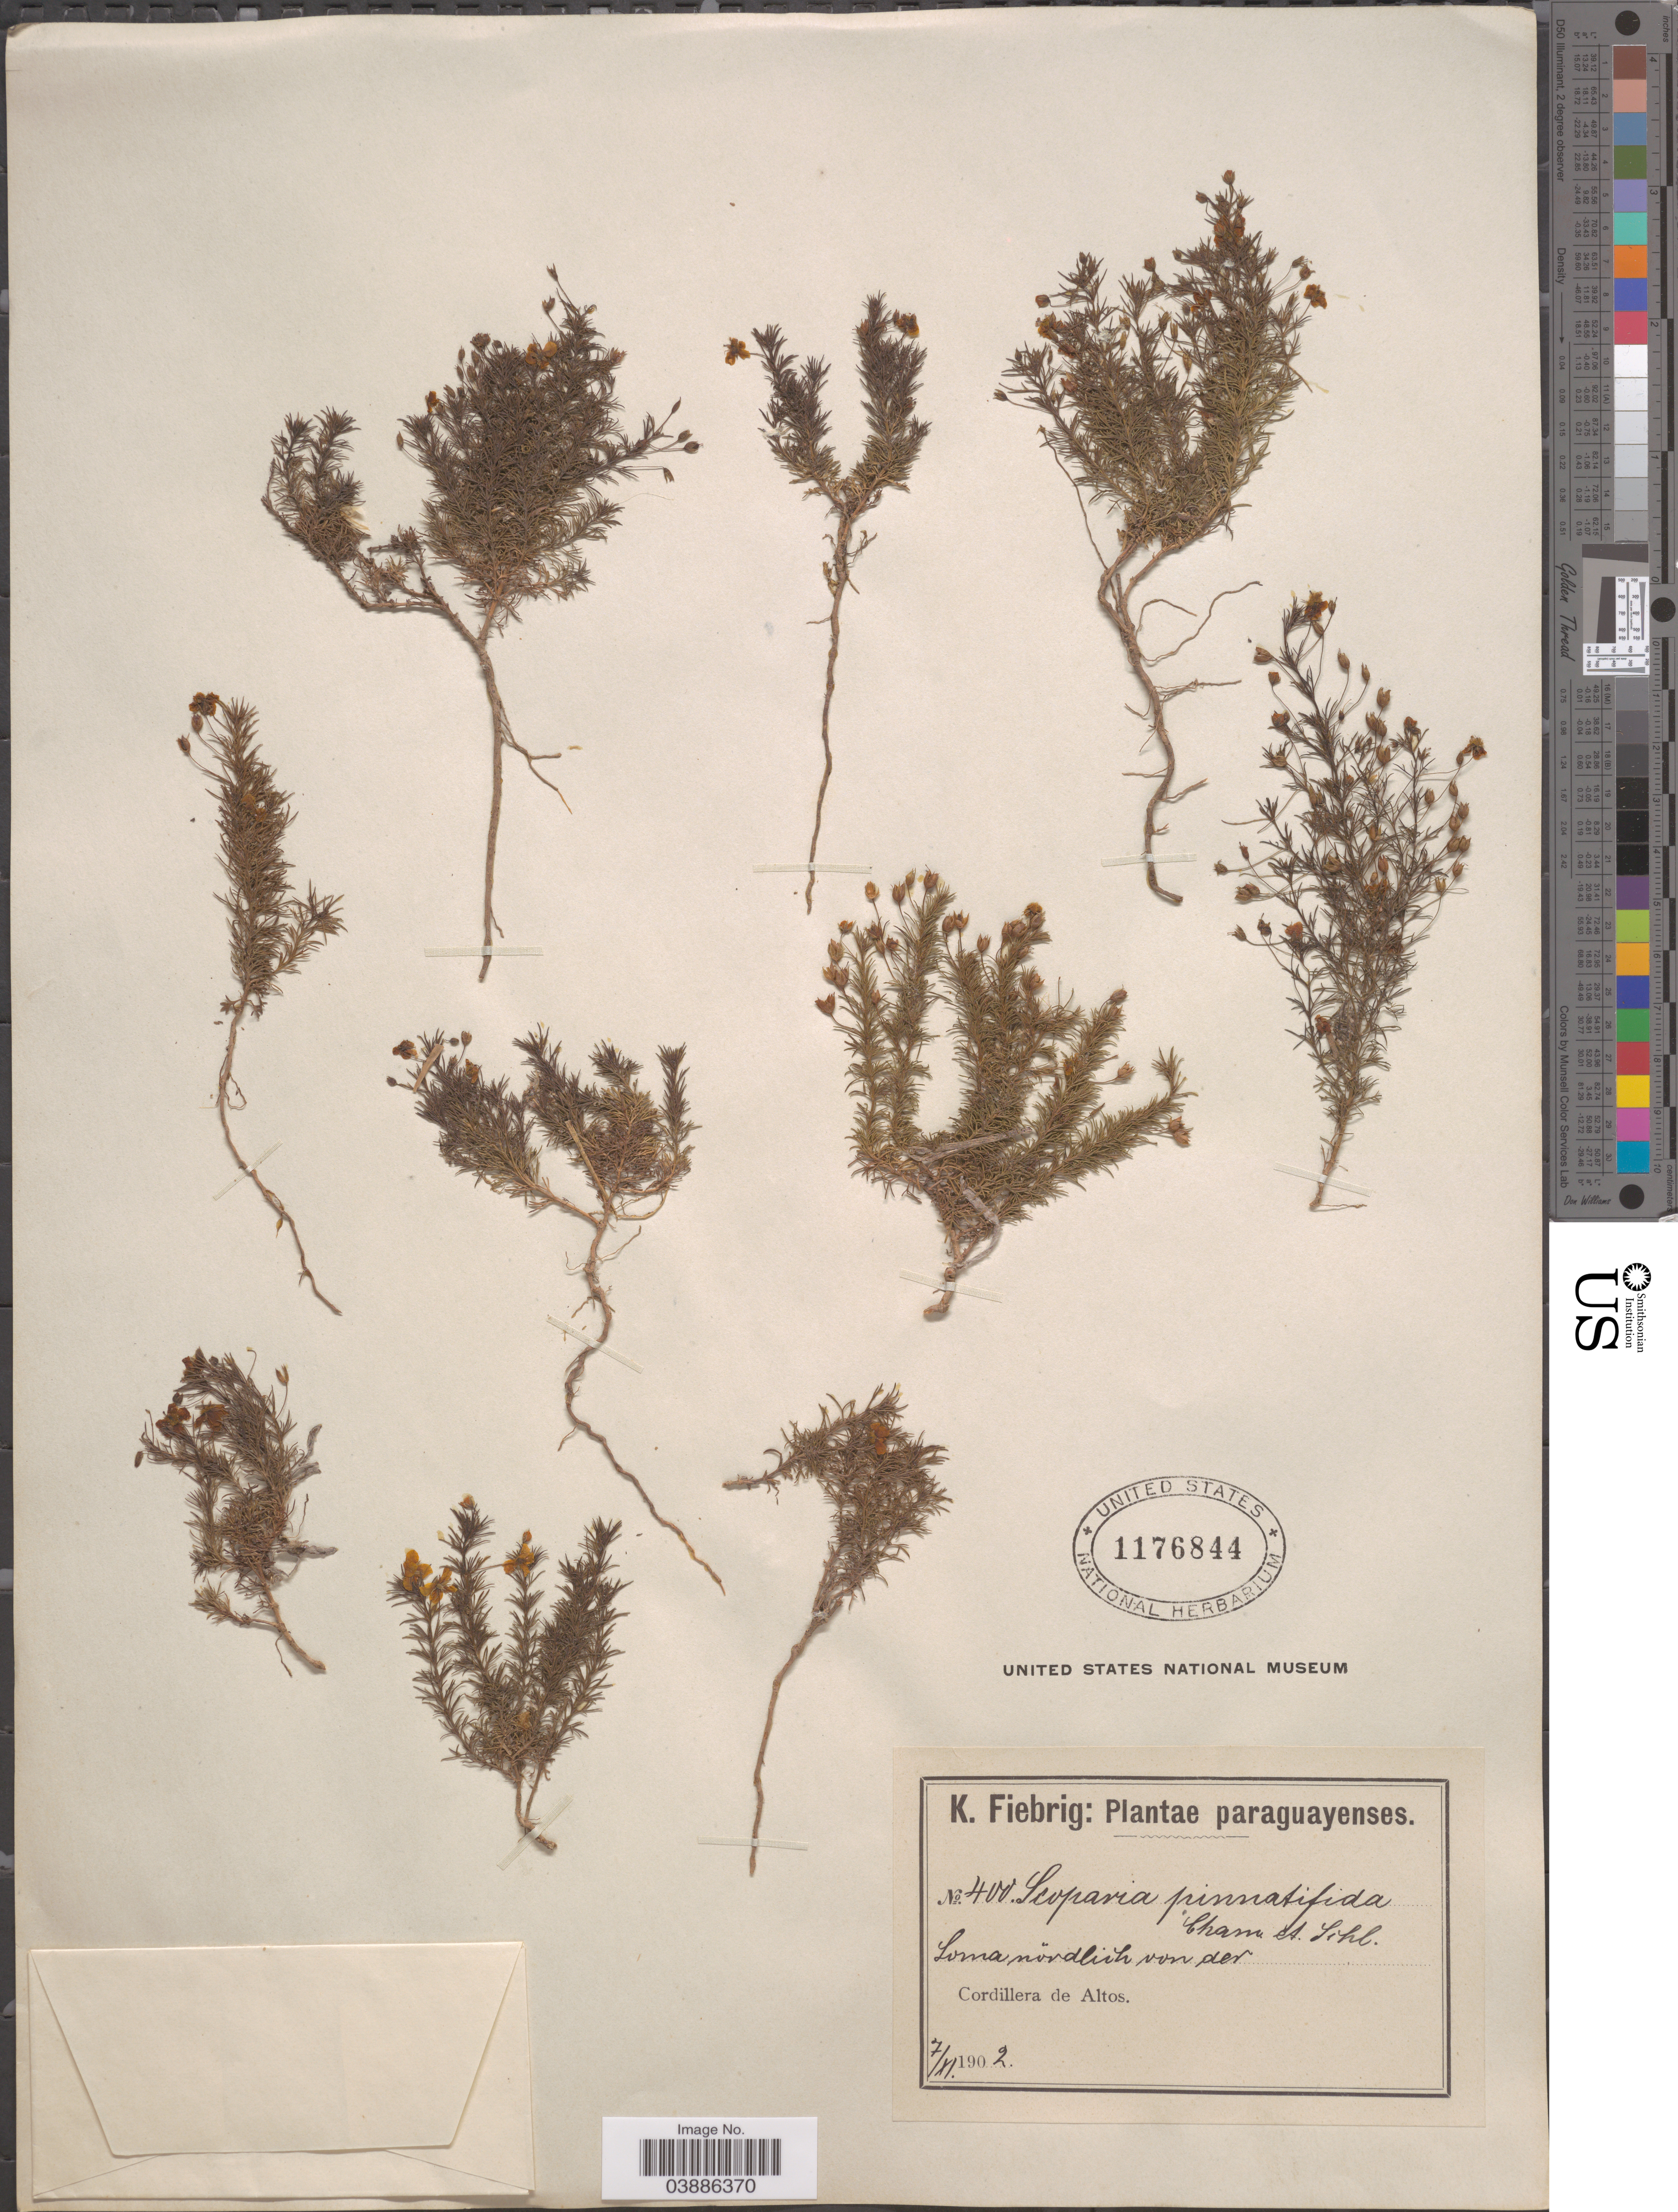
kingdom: Plantae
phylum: Tracheophyta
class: Magnoliopsida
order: Lamiales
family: Plantaginaceae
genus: Scoparia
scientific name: Scoparia pinnatifida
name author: Cham.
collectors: K. Fiebrig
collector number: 400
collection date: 1902-11-07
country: Paraguay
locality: Loma nördlich von der Cordillera de Altos.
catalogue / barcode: US 1176844